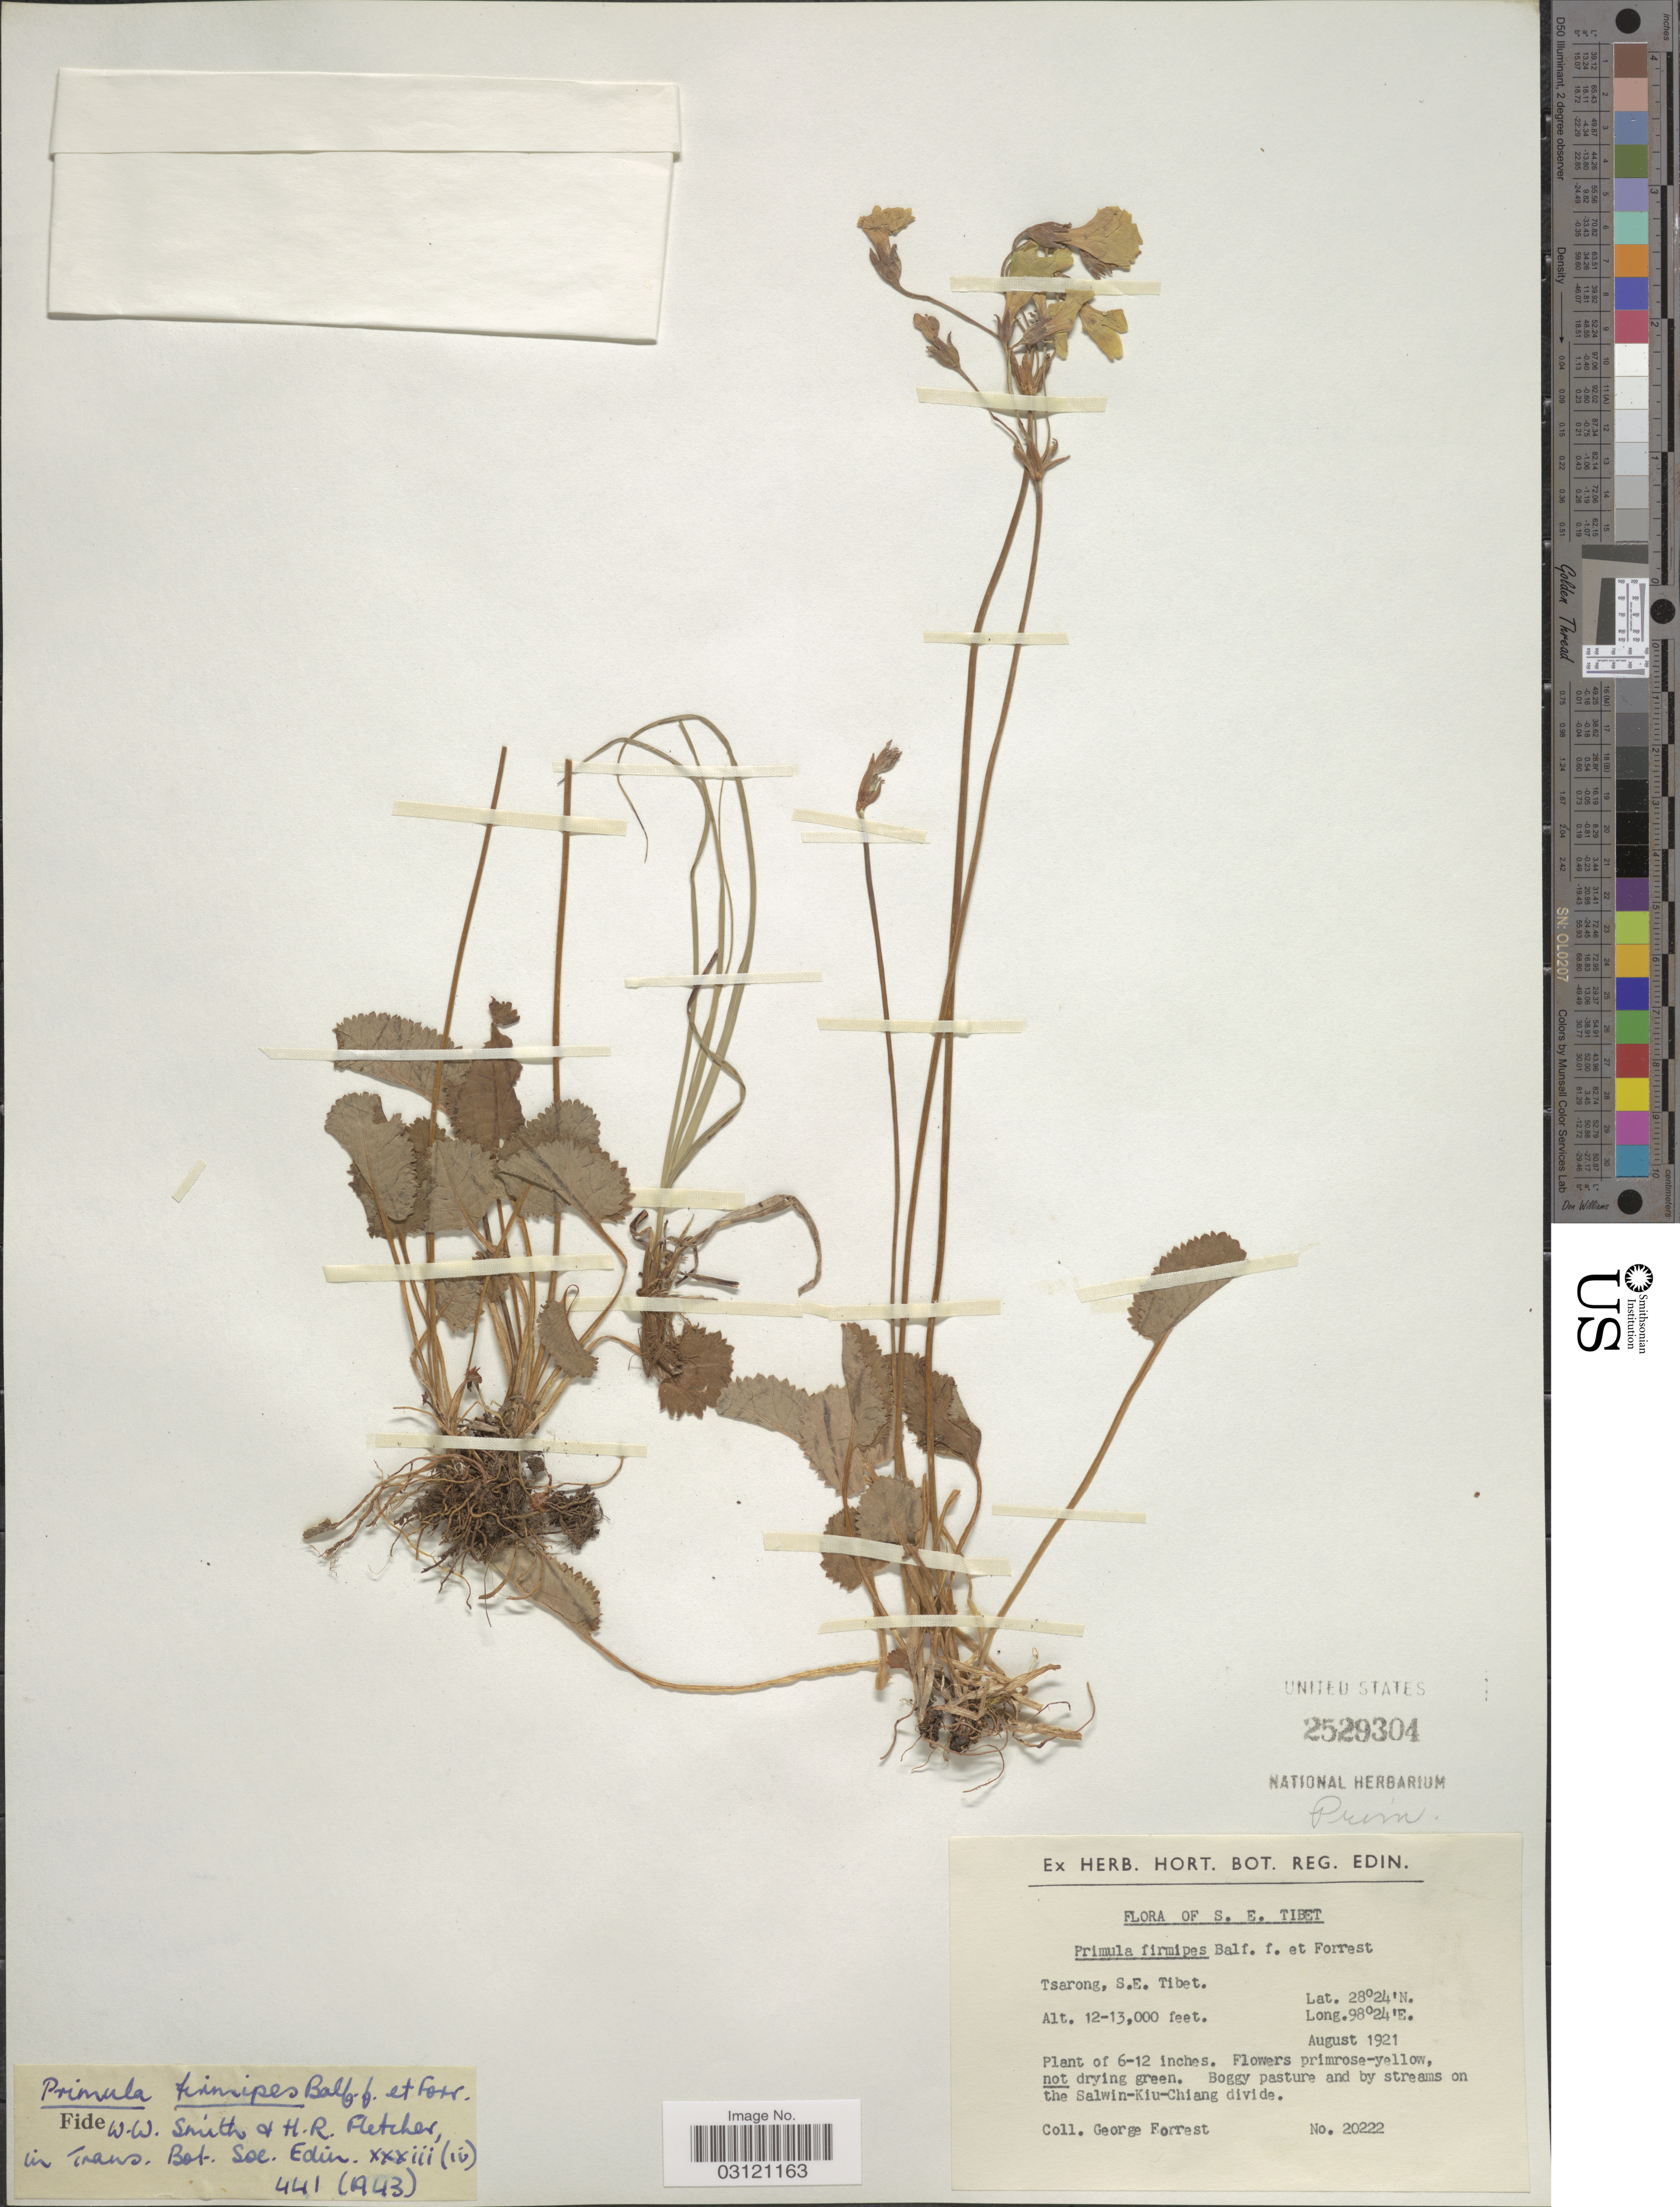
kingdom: Plantae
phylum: Tracheophyta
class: Magnoliopsida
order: Ericales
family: Primulaceae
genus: Primula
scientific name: Primula firmipes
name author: Balf. f. & Forrest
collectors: G. Forrest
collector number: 20222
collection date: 1921-08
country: China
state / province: Xizang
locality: Tsarong, S.E. Tibet, on the Salwin-Kiu-Chiang divide.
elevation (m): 3658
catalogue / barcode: US 2529304